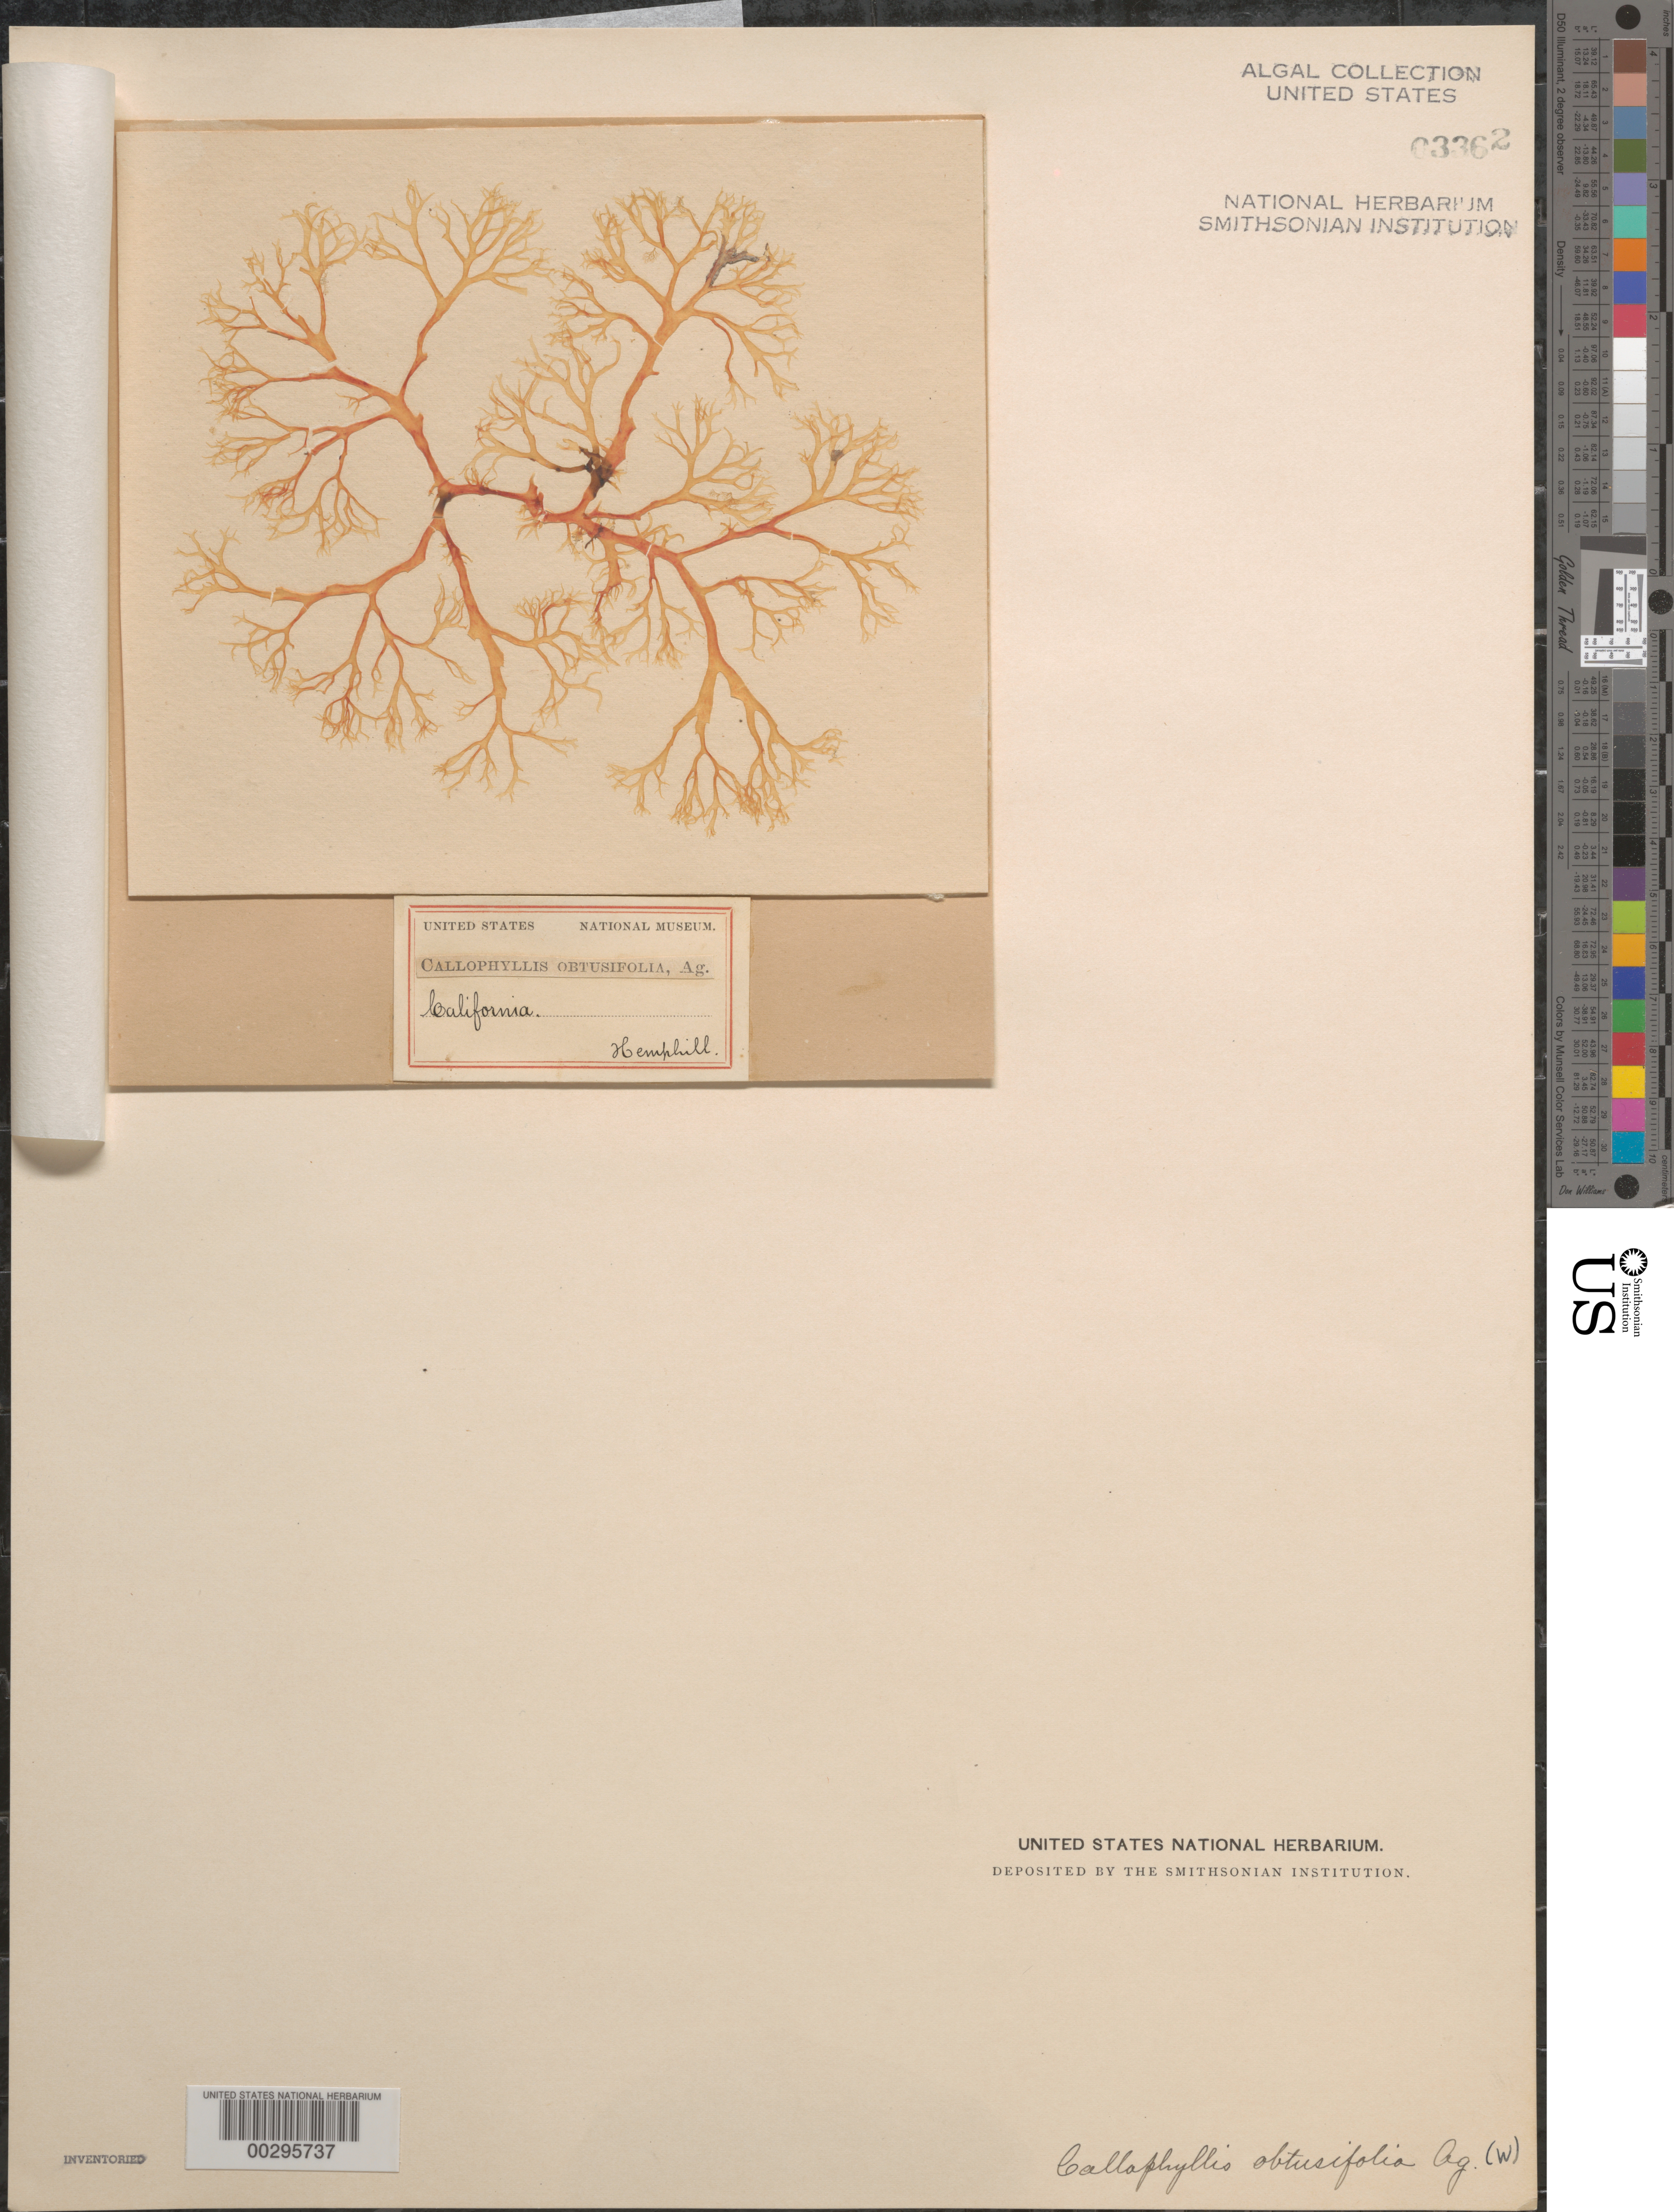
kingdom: Plantae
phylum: Rhodophyta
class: Florideophyceae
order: Gigartinales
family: Kallymeniaceae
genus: Callophyllis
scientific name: Callophyllis obtusifolia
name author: J. Agardh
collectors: A. H. Hemphill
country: United States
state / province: California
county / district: San Diego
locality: False Bay, San Diego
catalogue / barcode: US 3362